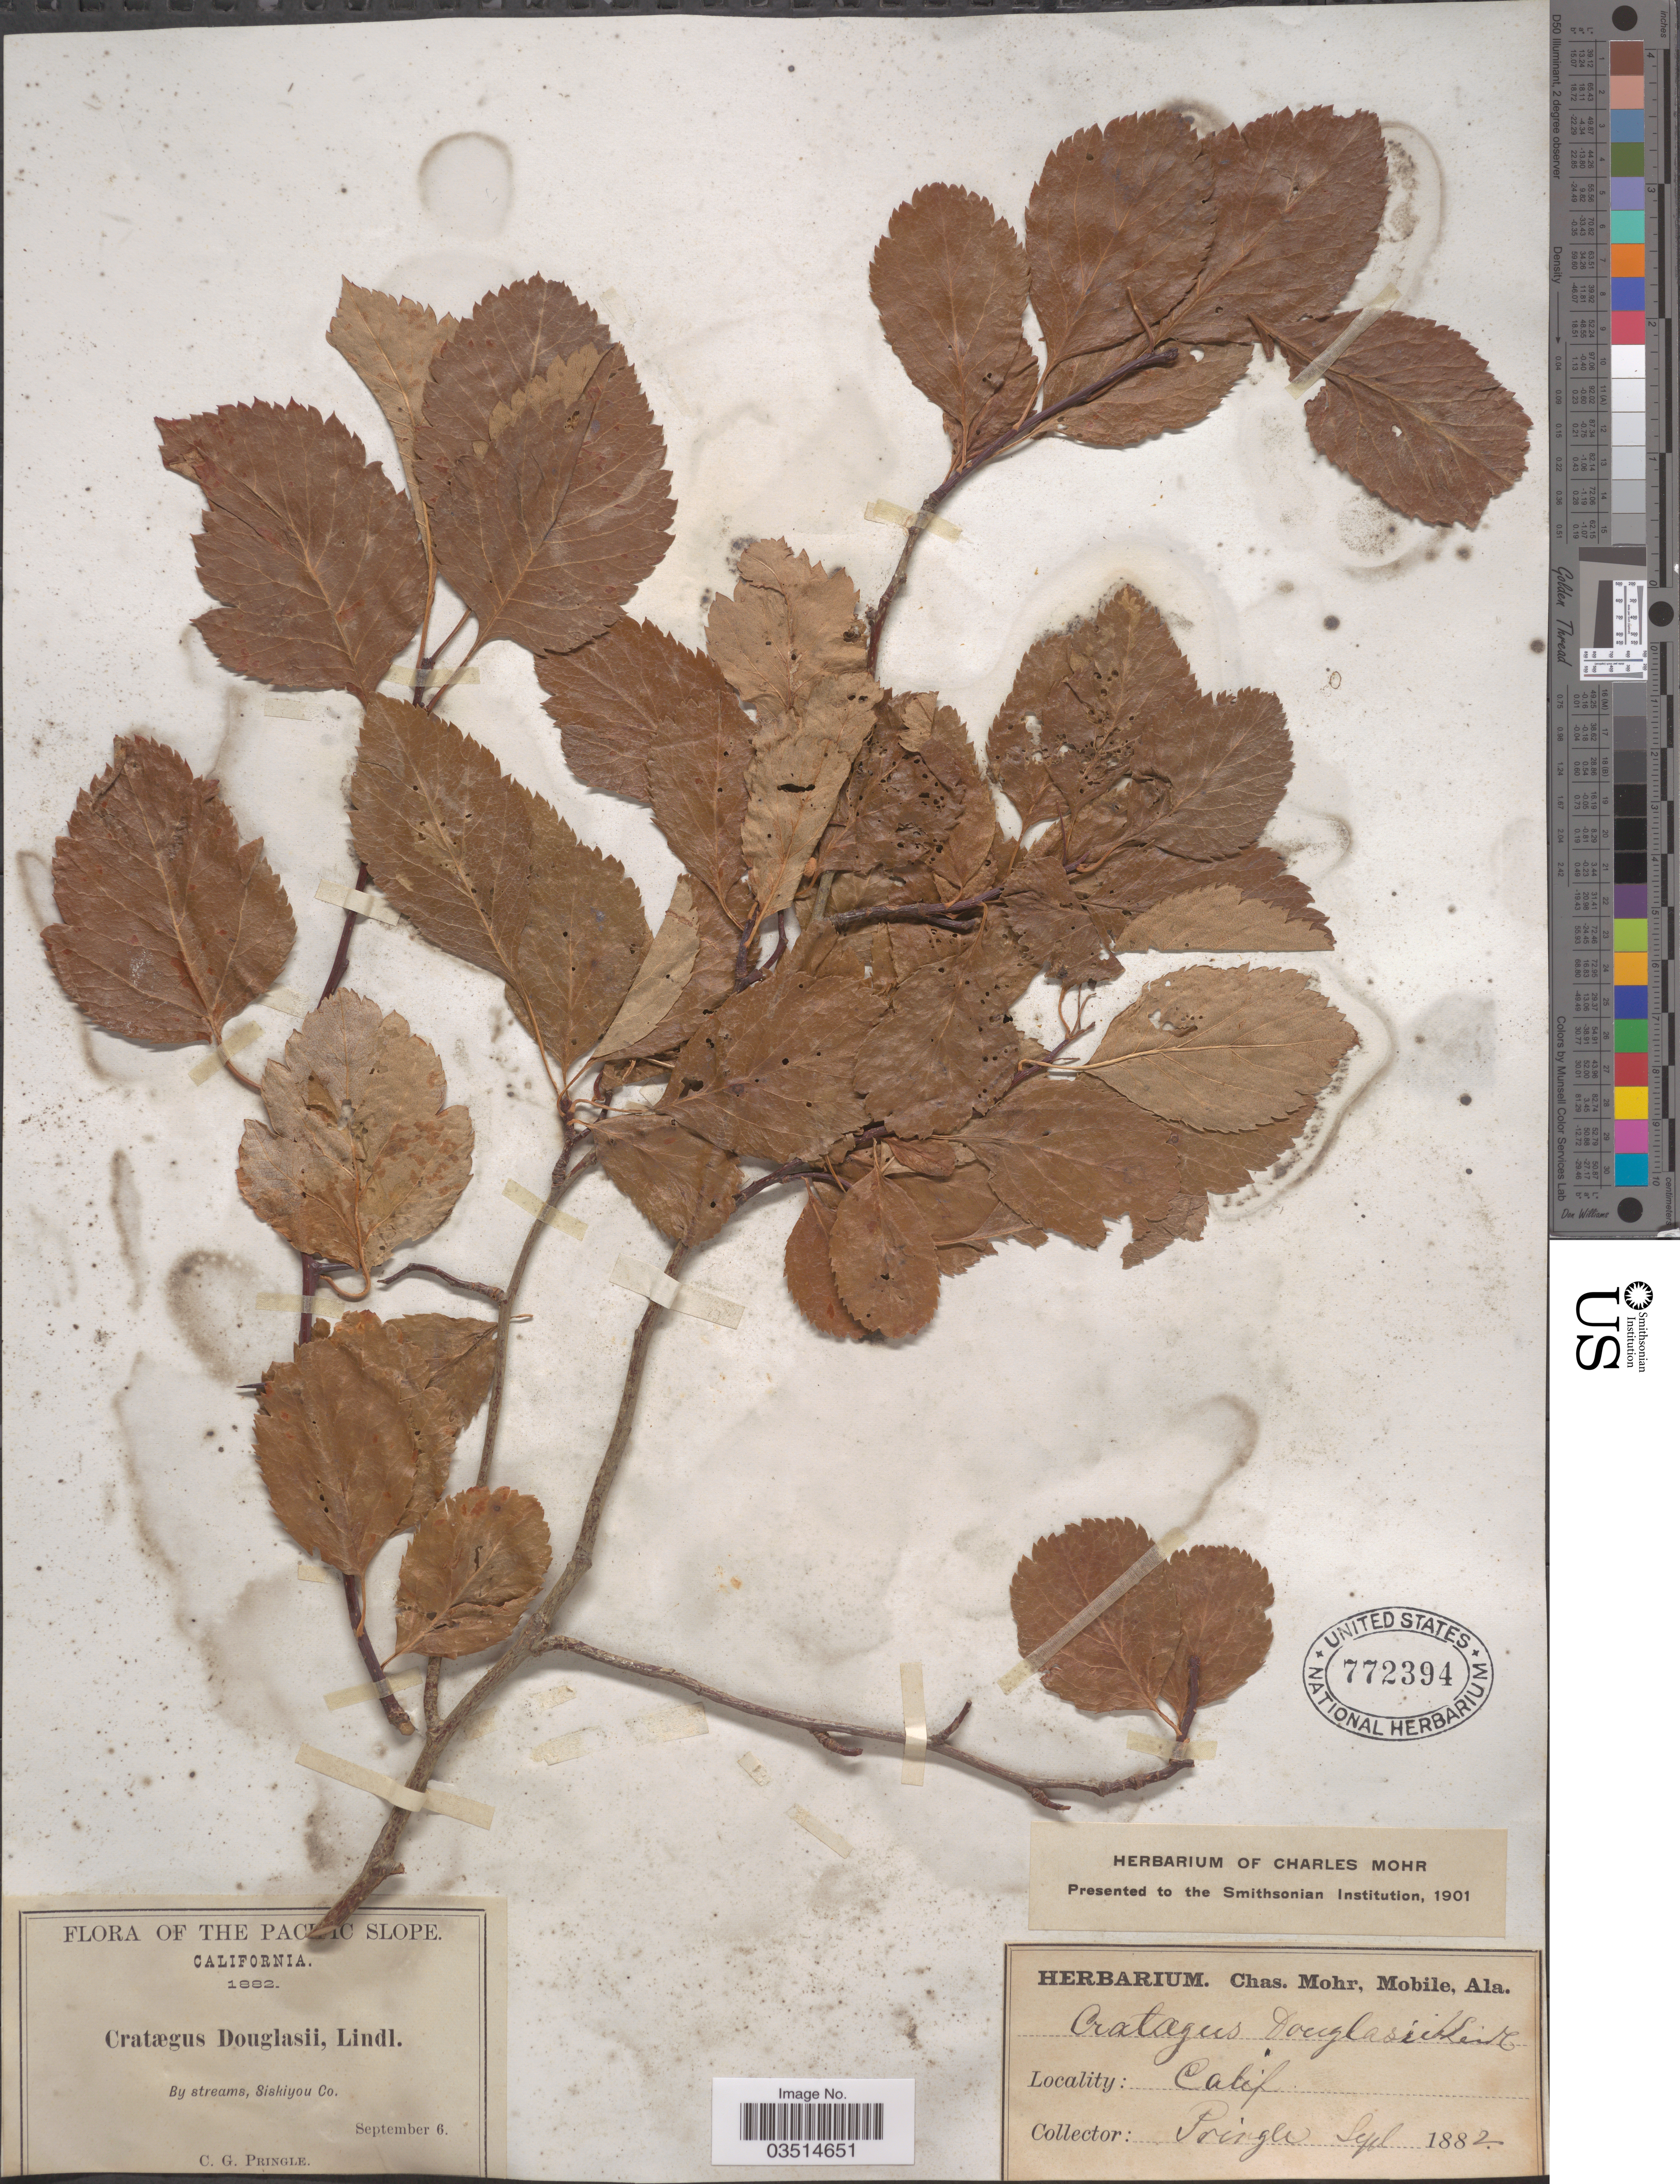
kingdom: Plantae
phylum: Tracheophyta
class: Magnoliopsida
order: Rosales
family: Rosaceae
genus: Crataegus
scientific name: Crataegus douglasii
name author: Lindl.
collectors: C. G. Pringle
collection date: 1882-09-06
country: United States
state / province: California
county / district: Siskiyou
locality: The Pacific Slope. Siskiyou Co.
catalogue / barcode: US 772394